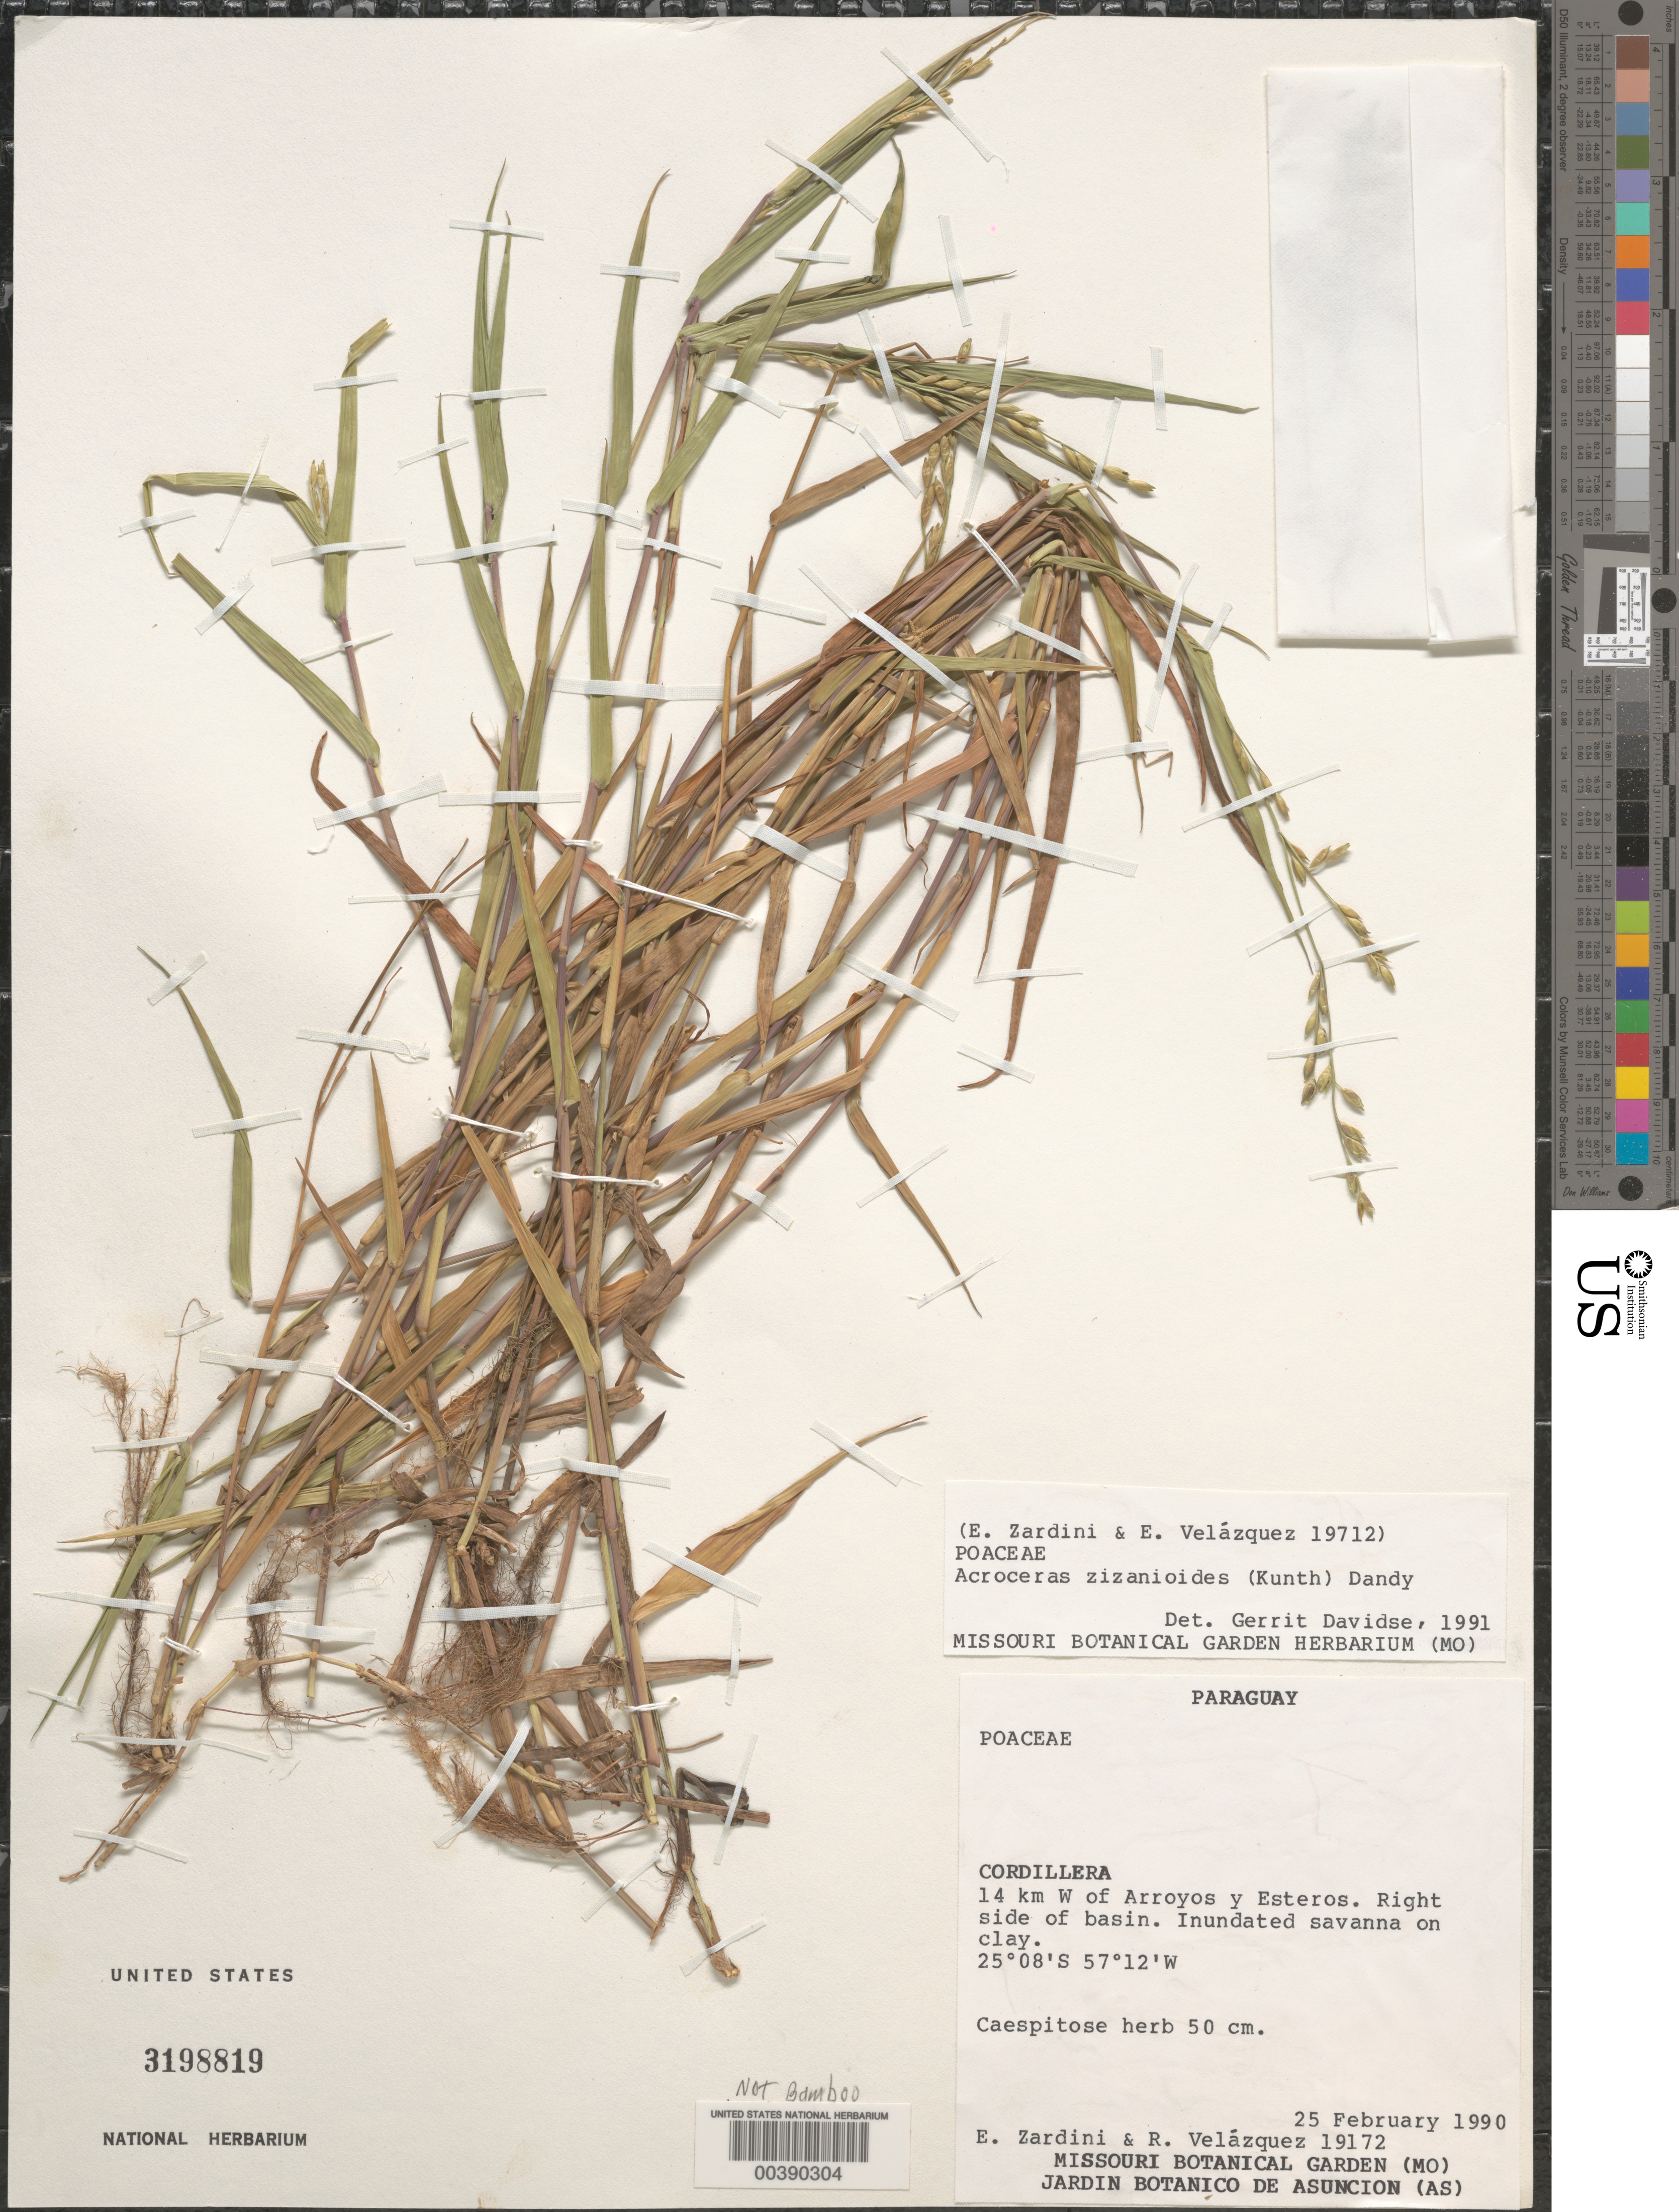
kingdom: Plantae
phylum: Tracheophyta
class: Liliopsida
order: Poales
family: Poaceae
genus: Acroceras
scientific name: Acroceras zizanioides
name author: (Kunth) Dandy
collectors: E. M. Zardini & R. Velasquez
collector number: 19172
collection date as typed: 25 Feb 1990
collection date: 1990-02-25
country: Paraguay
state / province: Cordillera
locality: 14 km w of arroyos y esteros; right side of basin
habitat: Inundated savanna on clay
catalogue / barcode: US 3198819